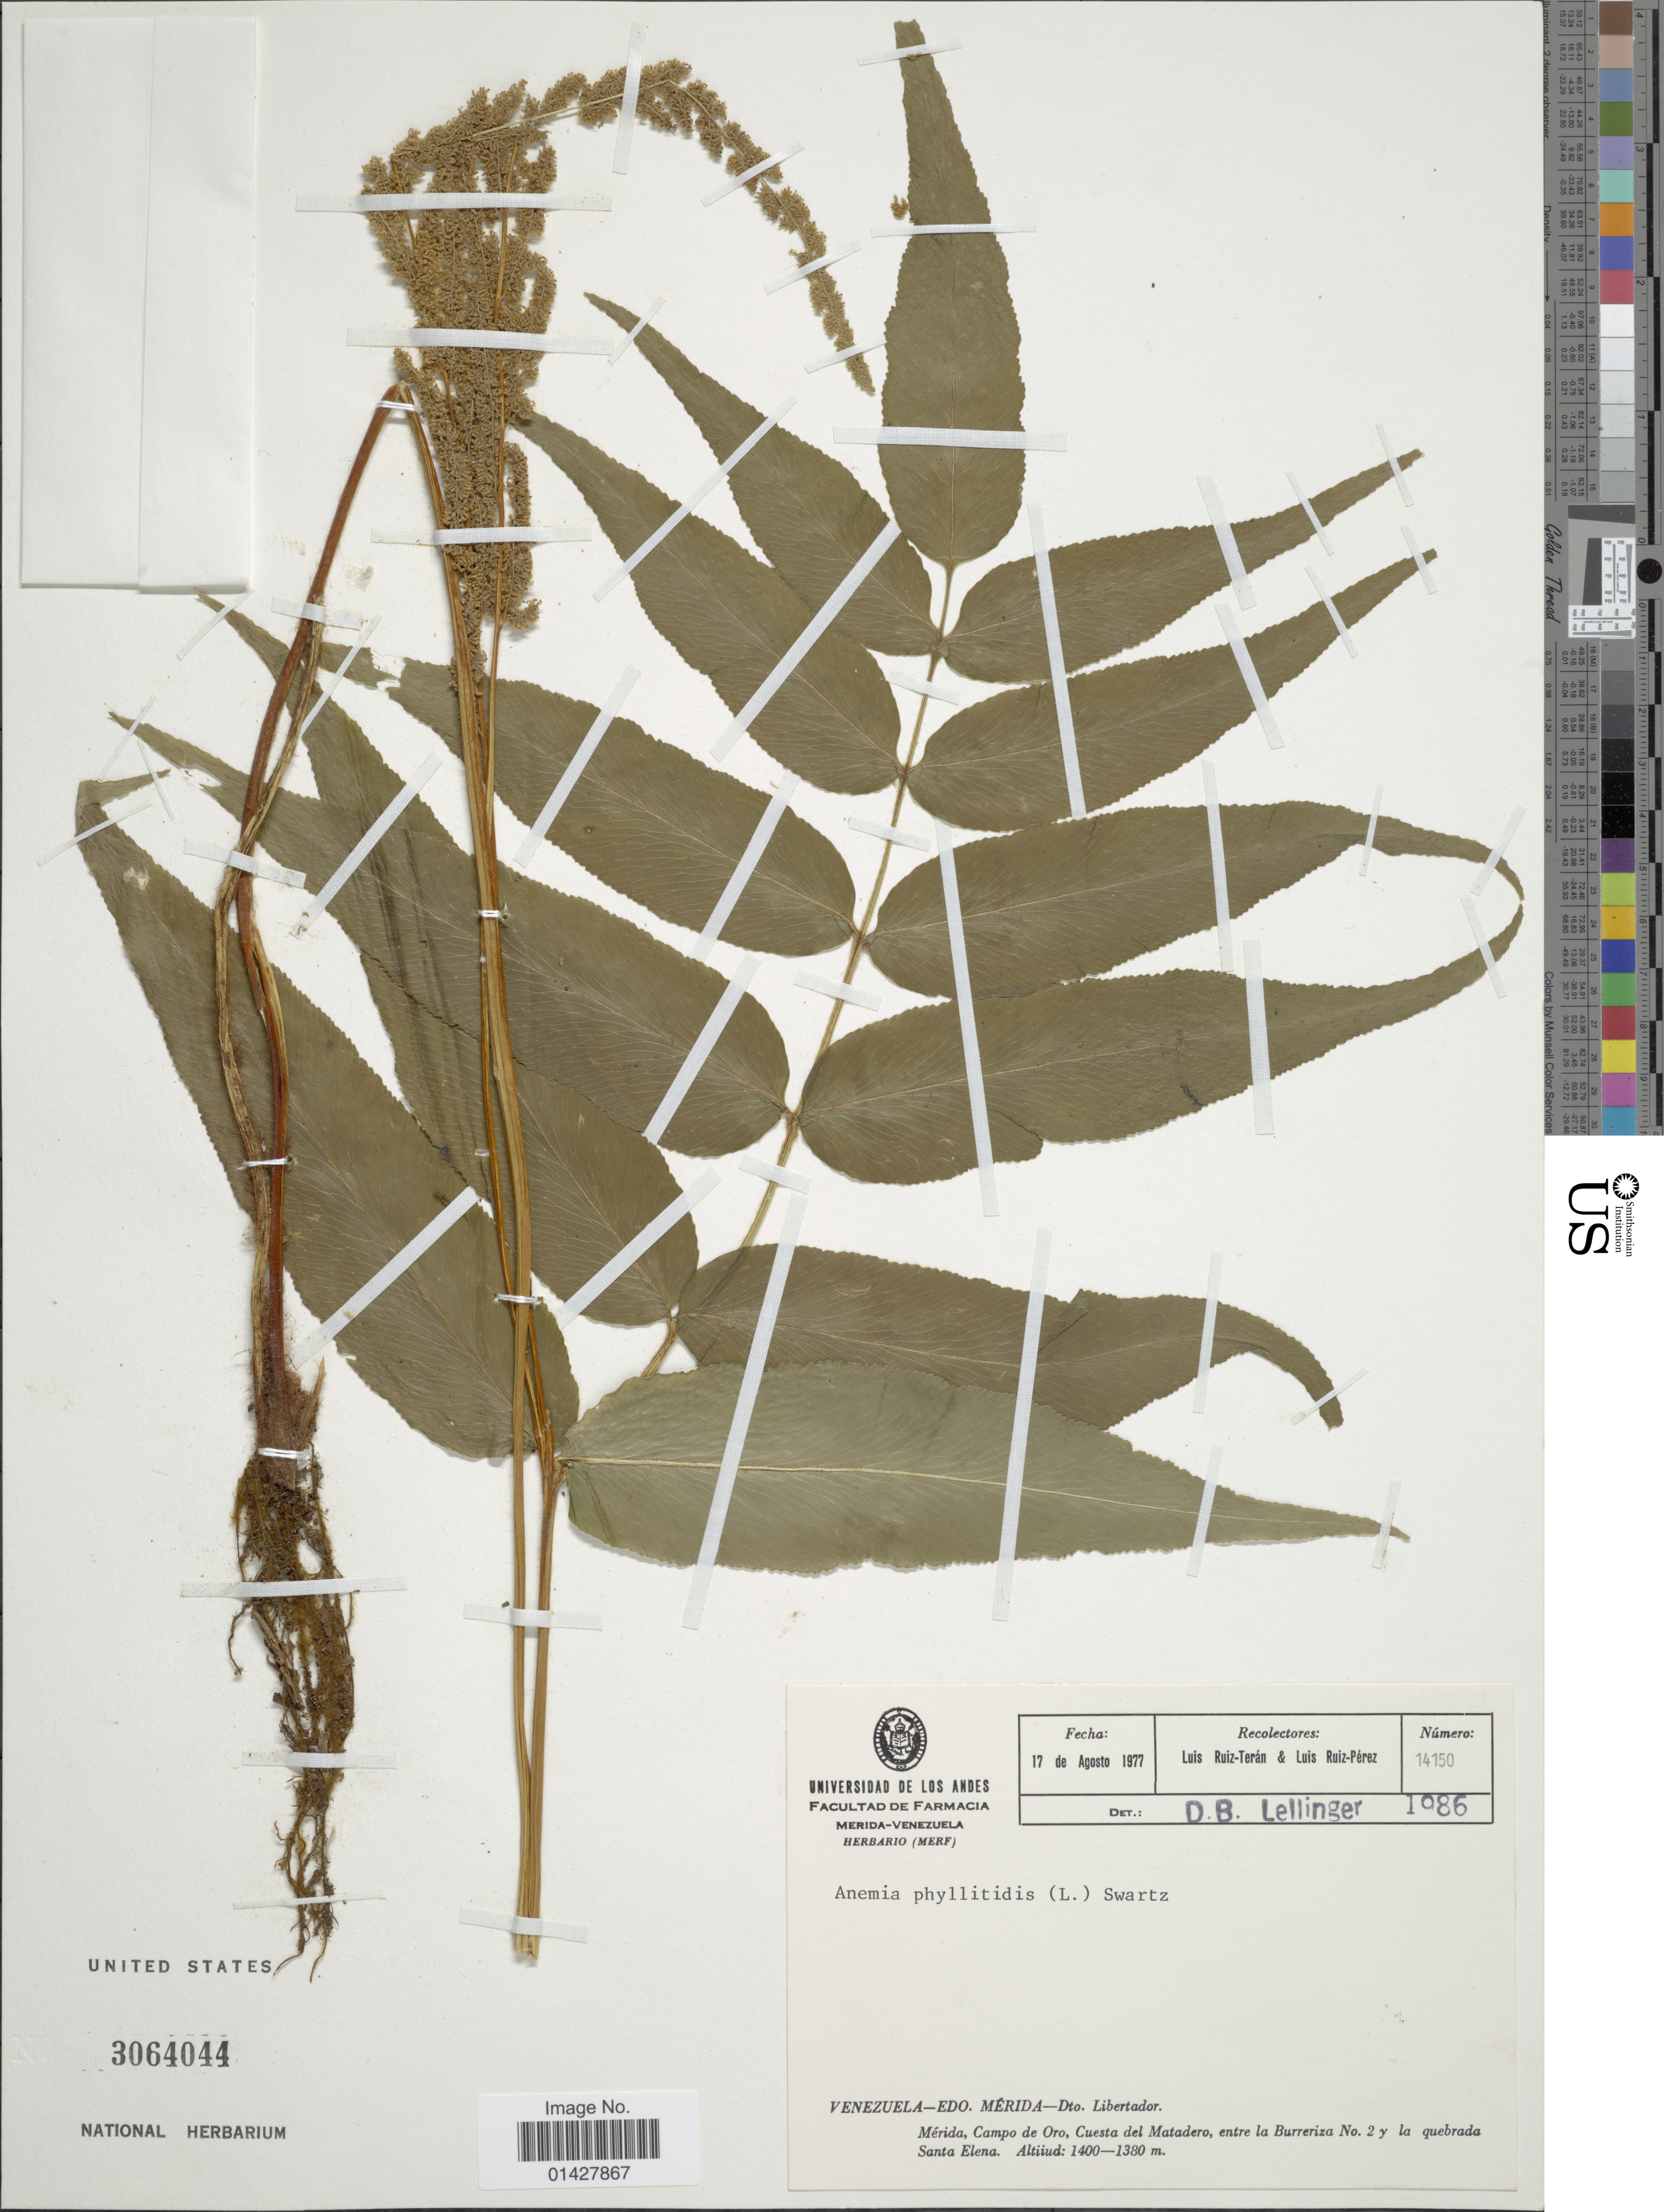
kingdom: Plantae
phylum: Tracheophyta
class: Polypodiopsida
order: Schizaeales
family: Anemiaceae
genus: Anemia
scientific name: Anemia phyllitidis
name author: (L.) Sw.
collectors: L. Teran & L. Ruiz-Perez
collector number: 14150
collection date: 1977-08-17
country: Venezuela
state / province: Mérida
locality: Dto Libertador, Mérida, Campo de Oro, Cuesta del Matadero, entre la Burreriza No. 2 y la Quebrada Santa Elena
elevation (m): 1380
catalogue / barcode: US 3064044